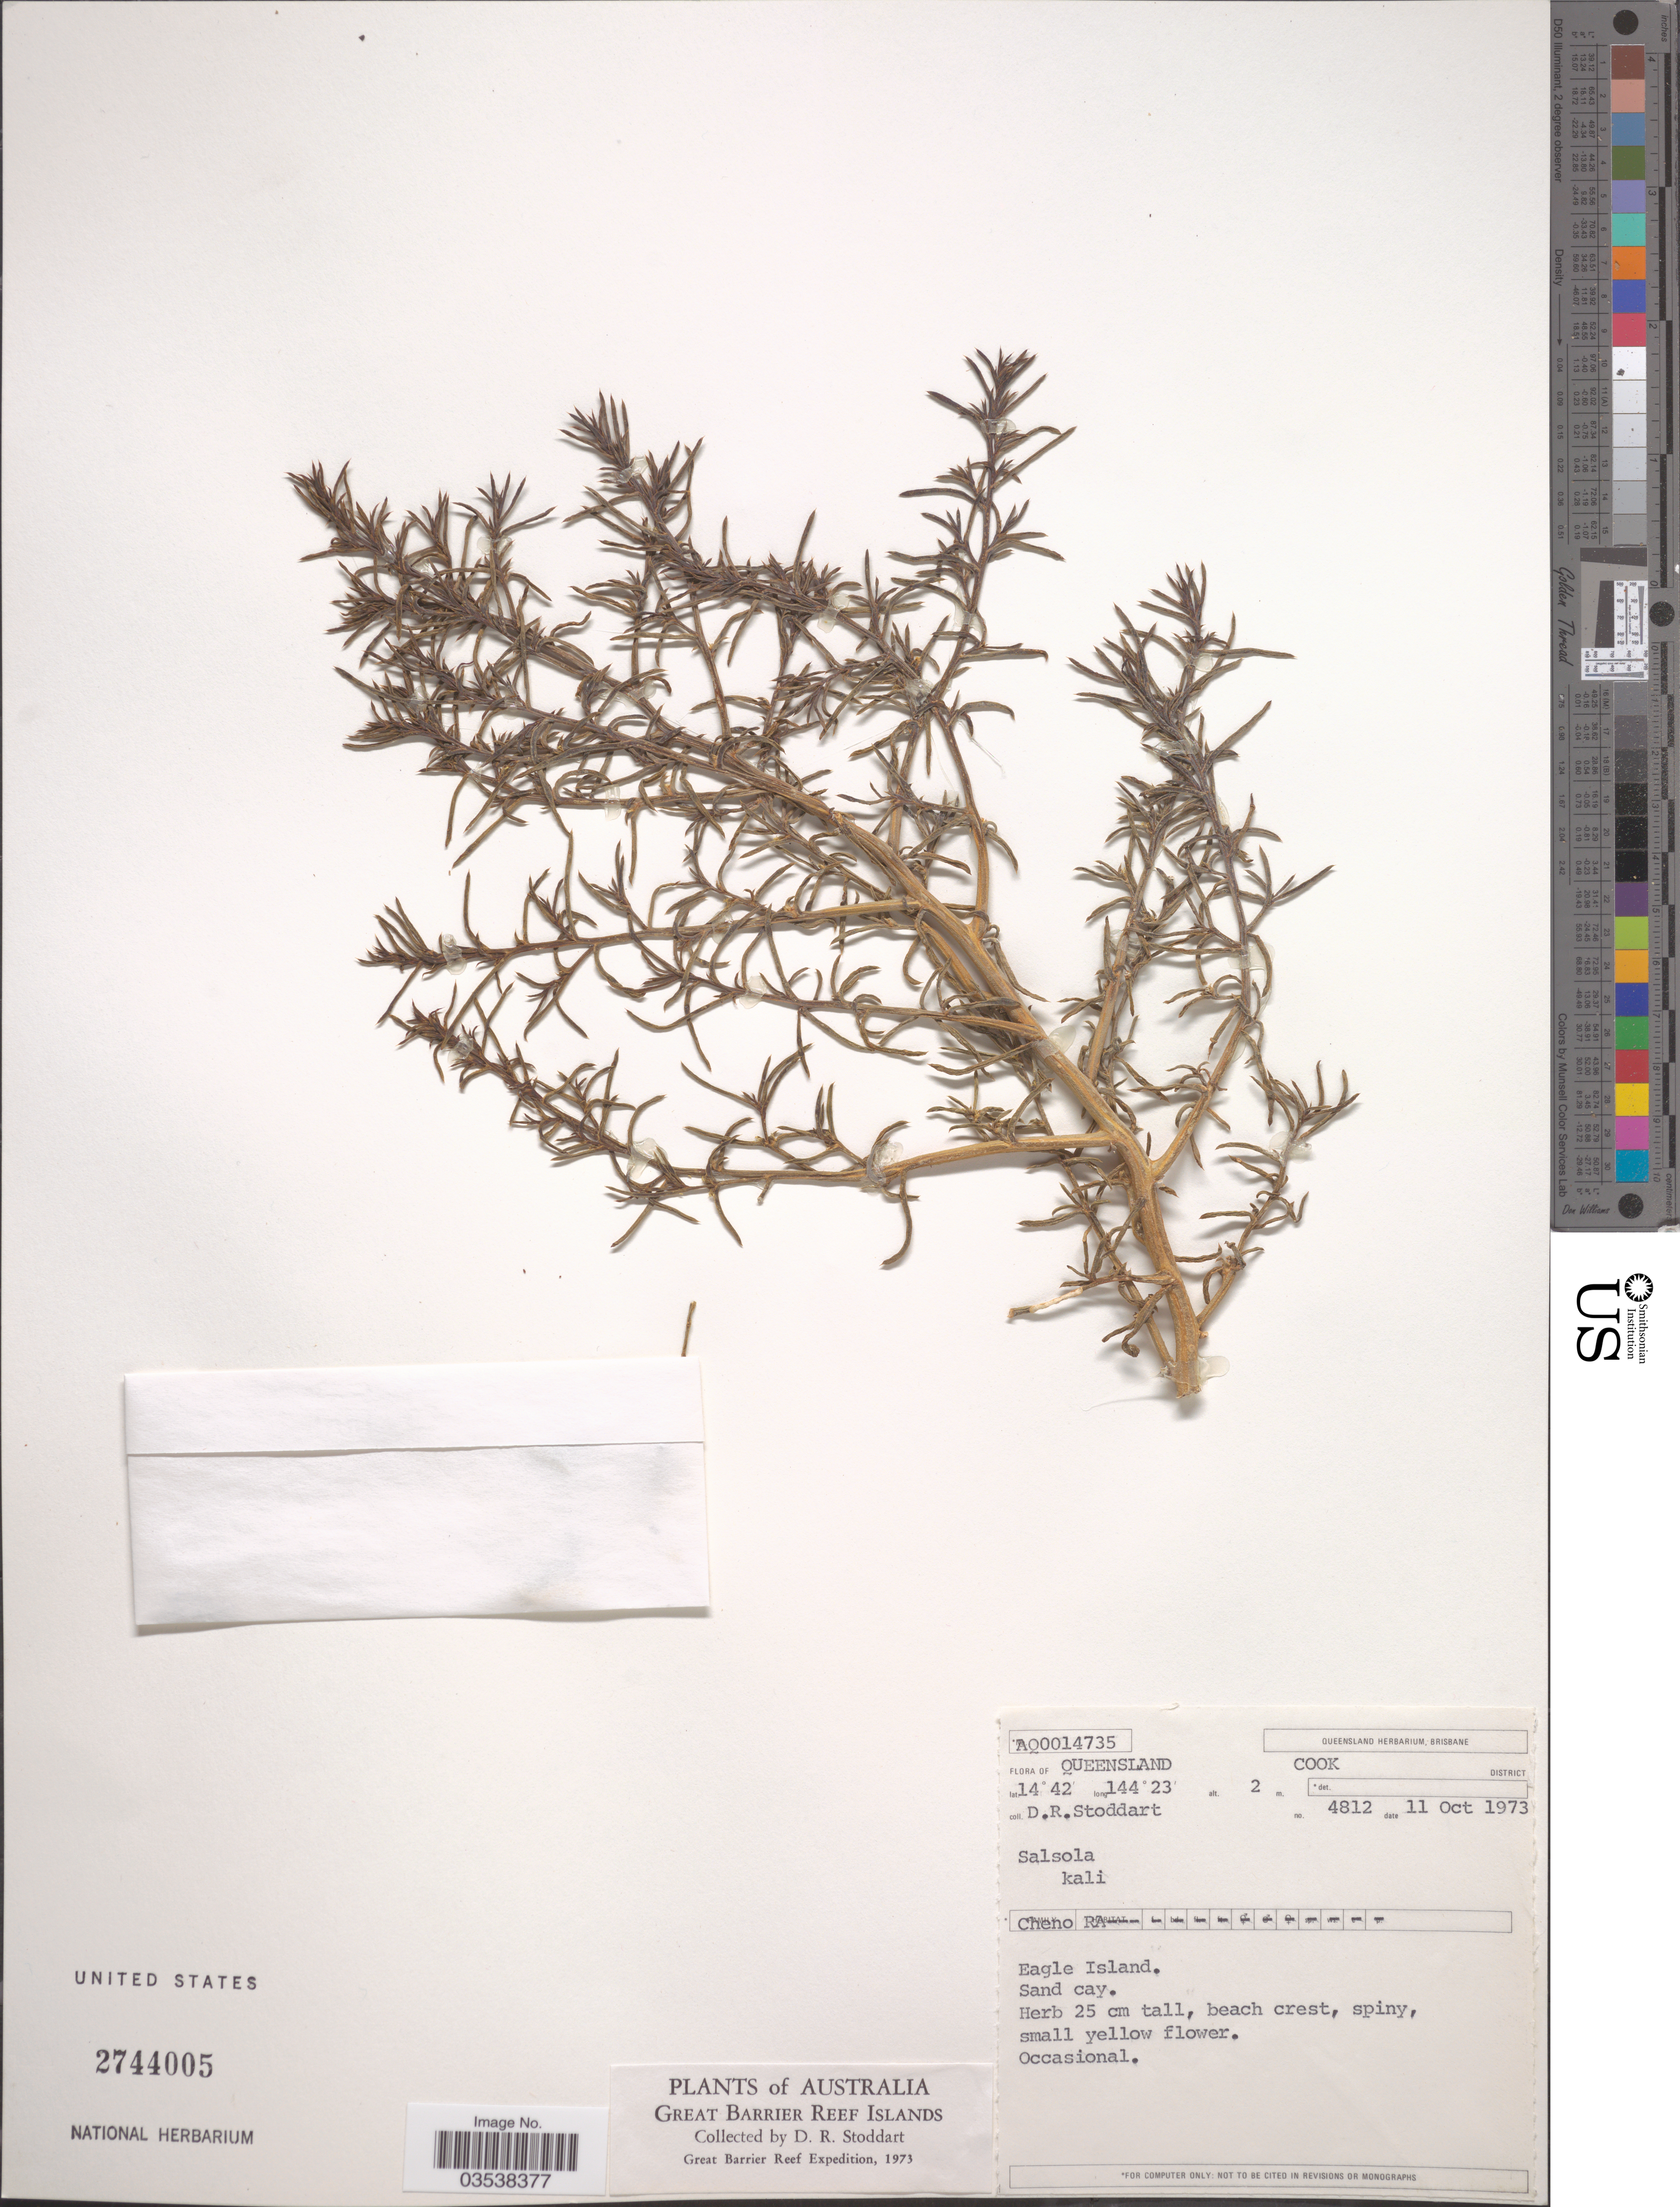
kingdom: Plantae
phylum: Tracheophyta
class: Magnoliopsida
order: Caryophyllales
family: Amaranthaceae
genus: Salsola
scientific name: Salsola kali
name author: L.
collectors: D. R. Stoddart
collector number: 4812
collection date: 1973-10-11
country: Australia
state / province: Queensland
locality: Cook District. Eagle Island. Great Barrier Reef Islands.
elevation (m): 2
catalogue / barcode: US 2744005